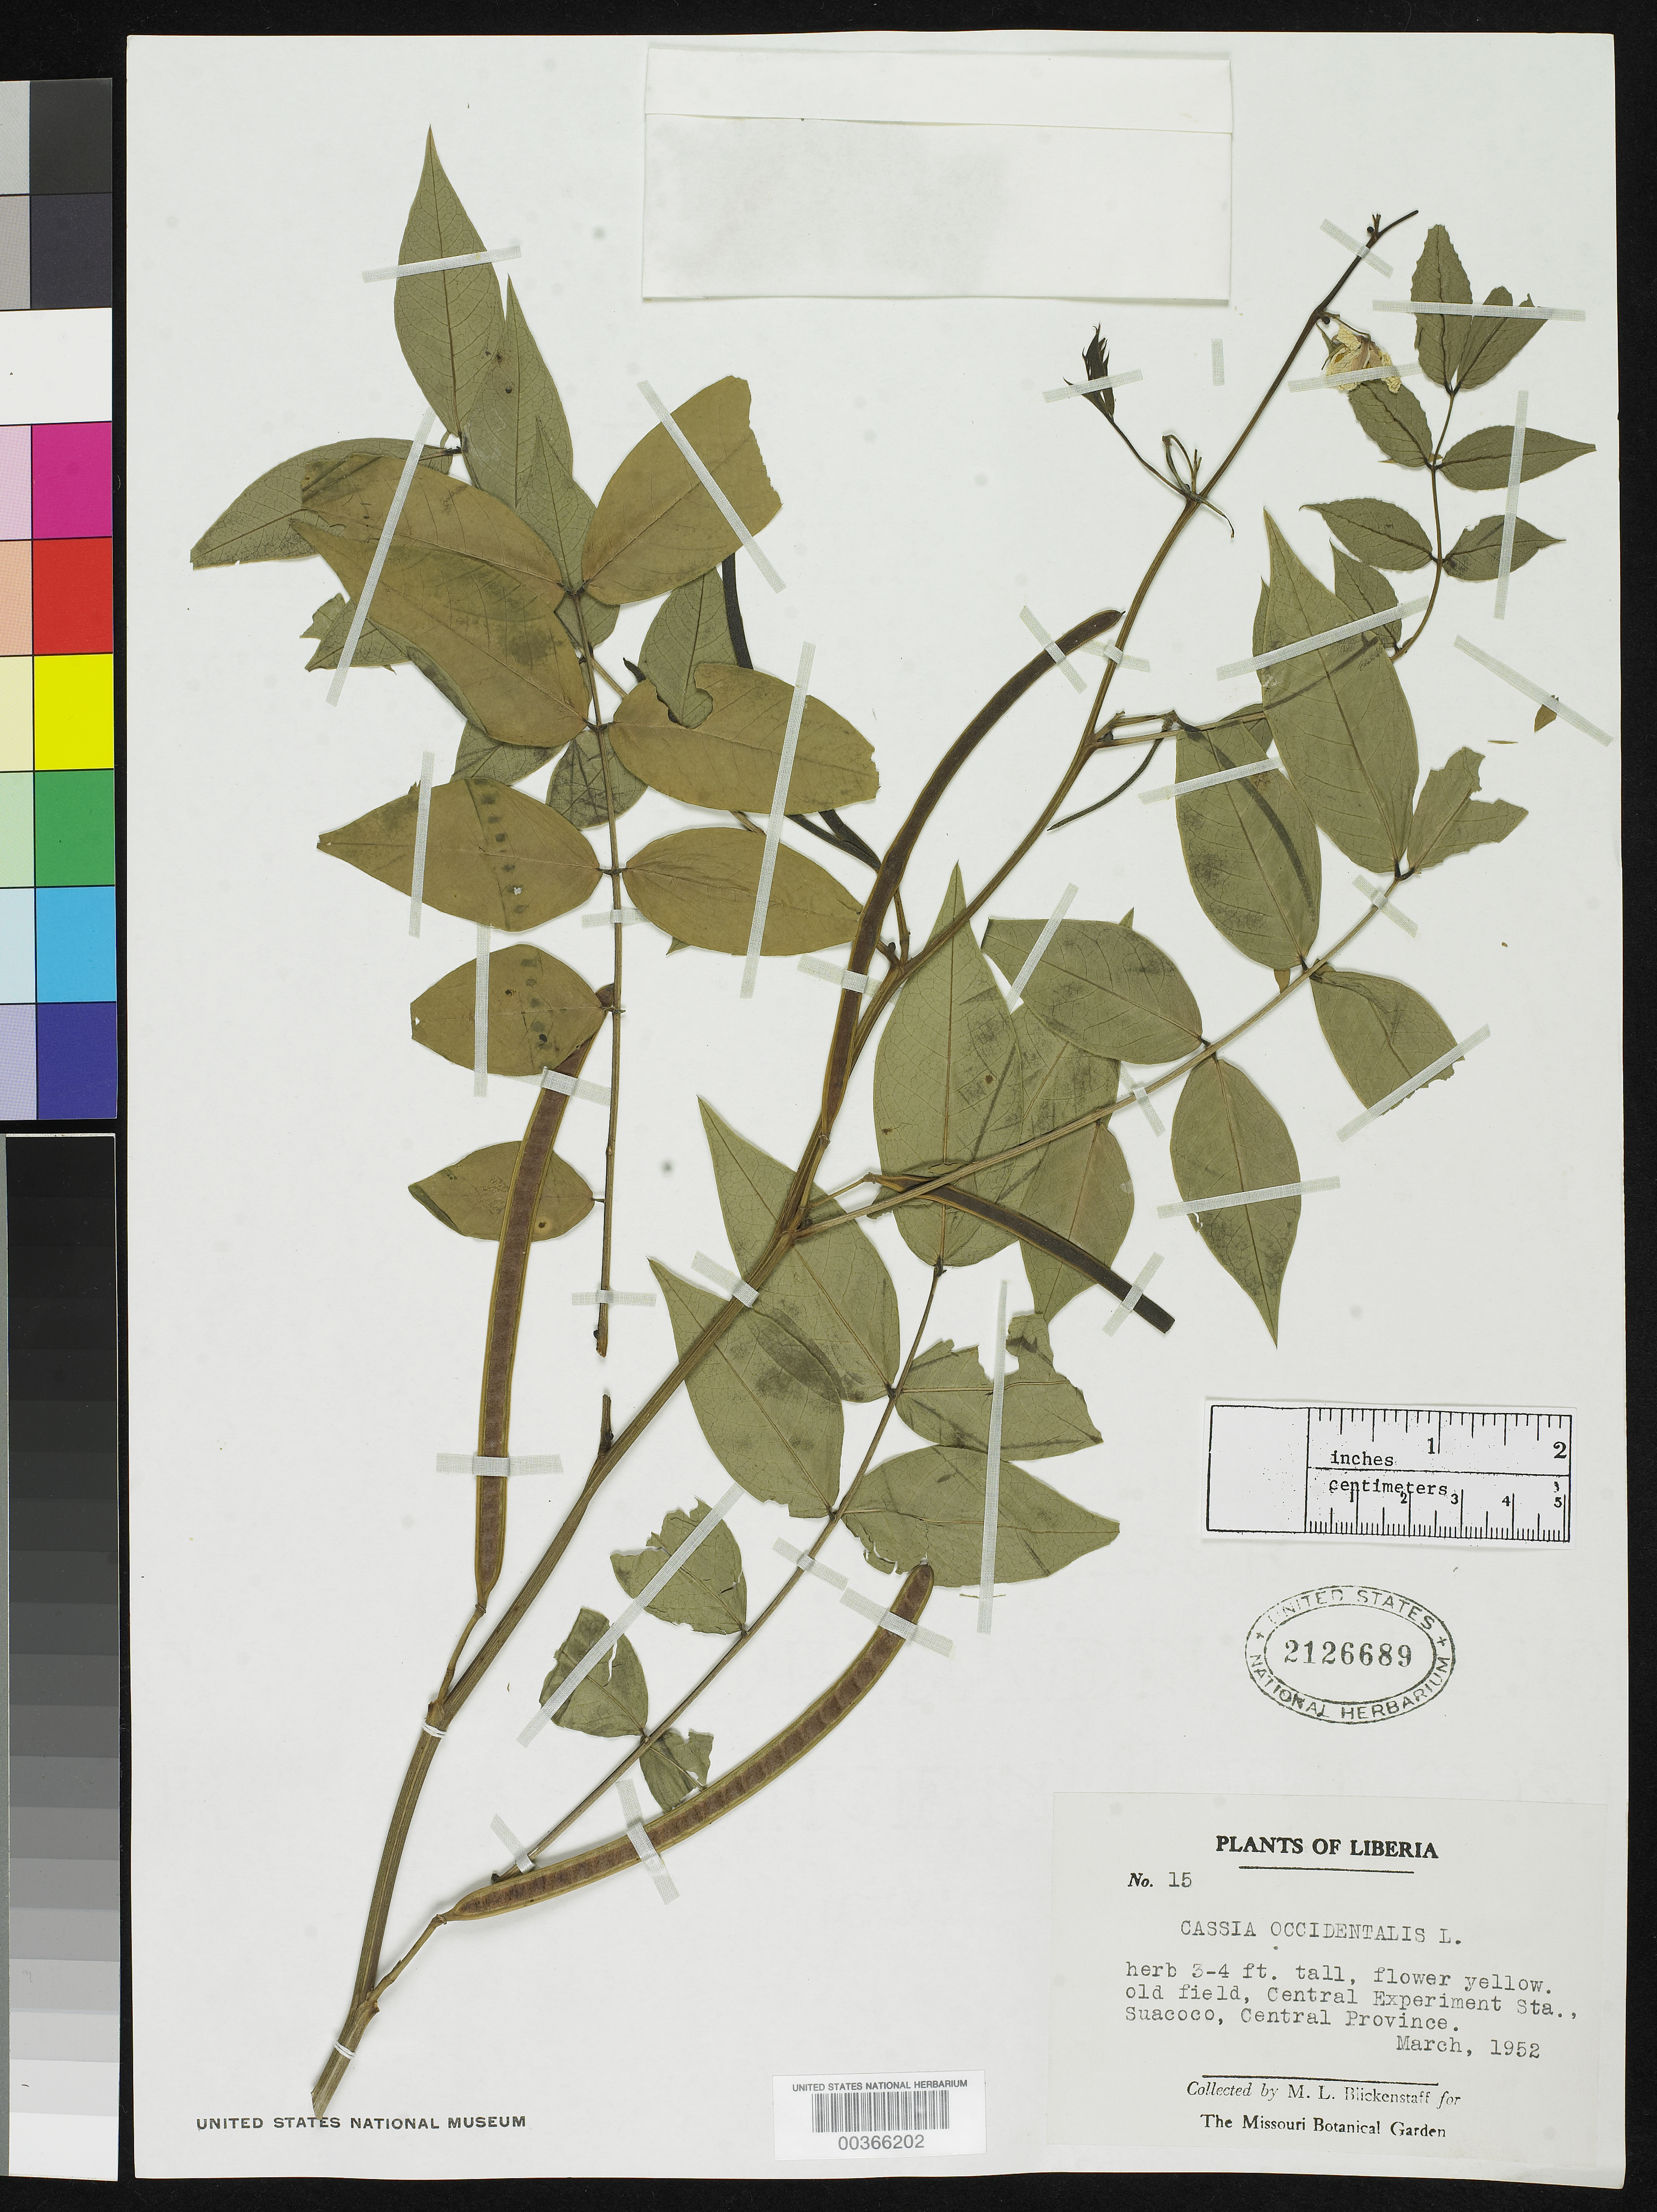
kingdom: Plantae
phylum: Tracheophyta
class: Magnoliopsida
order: Fabales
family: Fabaceae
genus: Senna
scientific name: Senna occidentalis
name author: (L.) Link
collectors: M. Buchkenstaff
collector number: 15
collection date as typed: Mar 1952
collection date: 1952-03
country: Liberia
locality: Central experiment station; suacoco, central prov.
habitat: Old field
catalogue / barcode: US 2126689